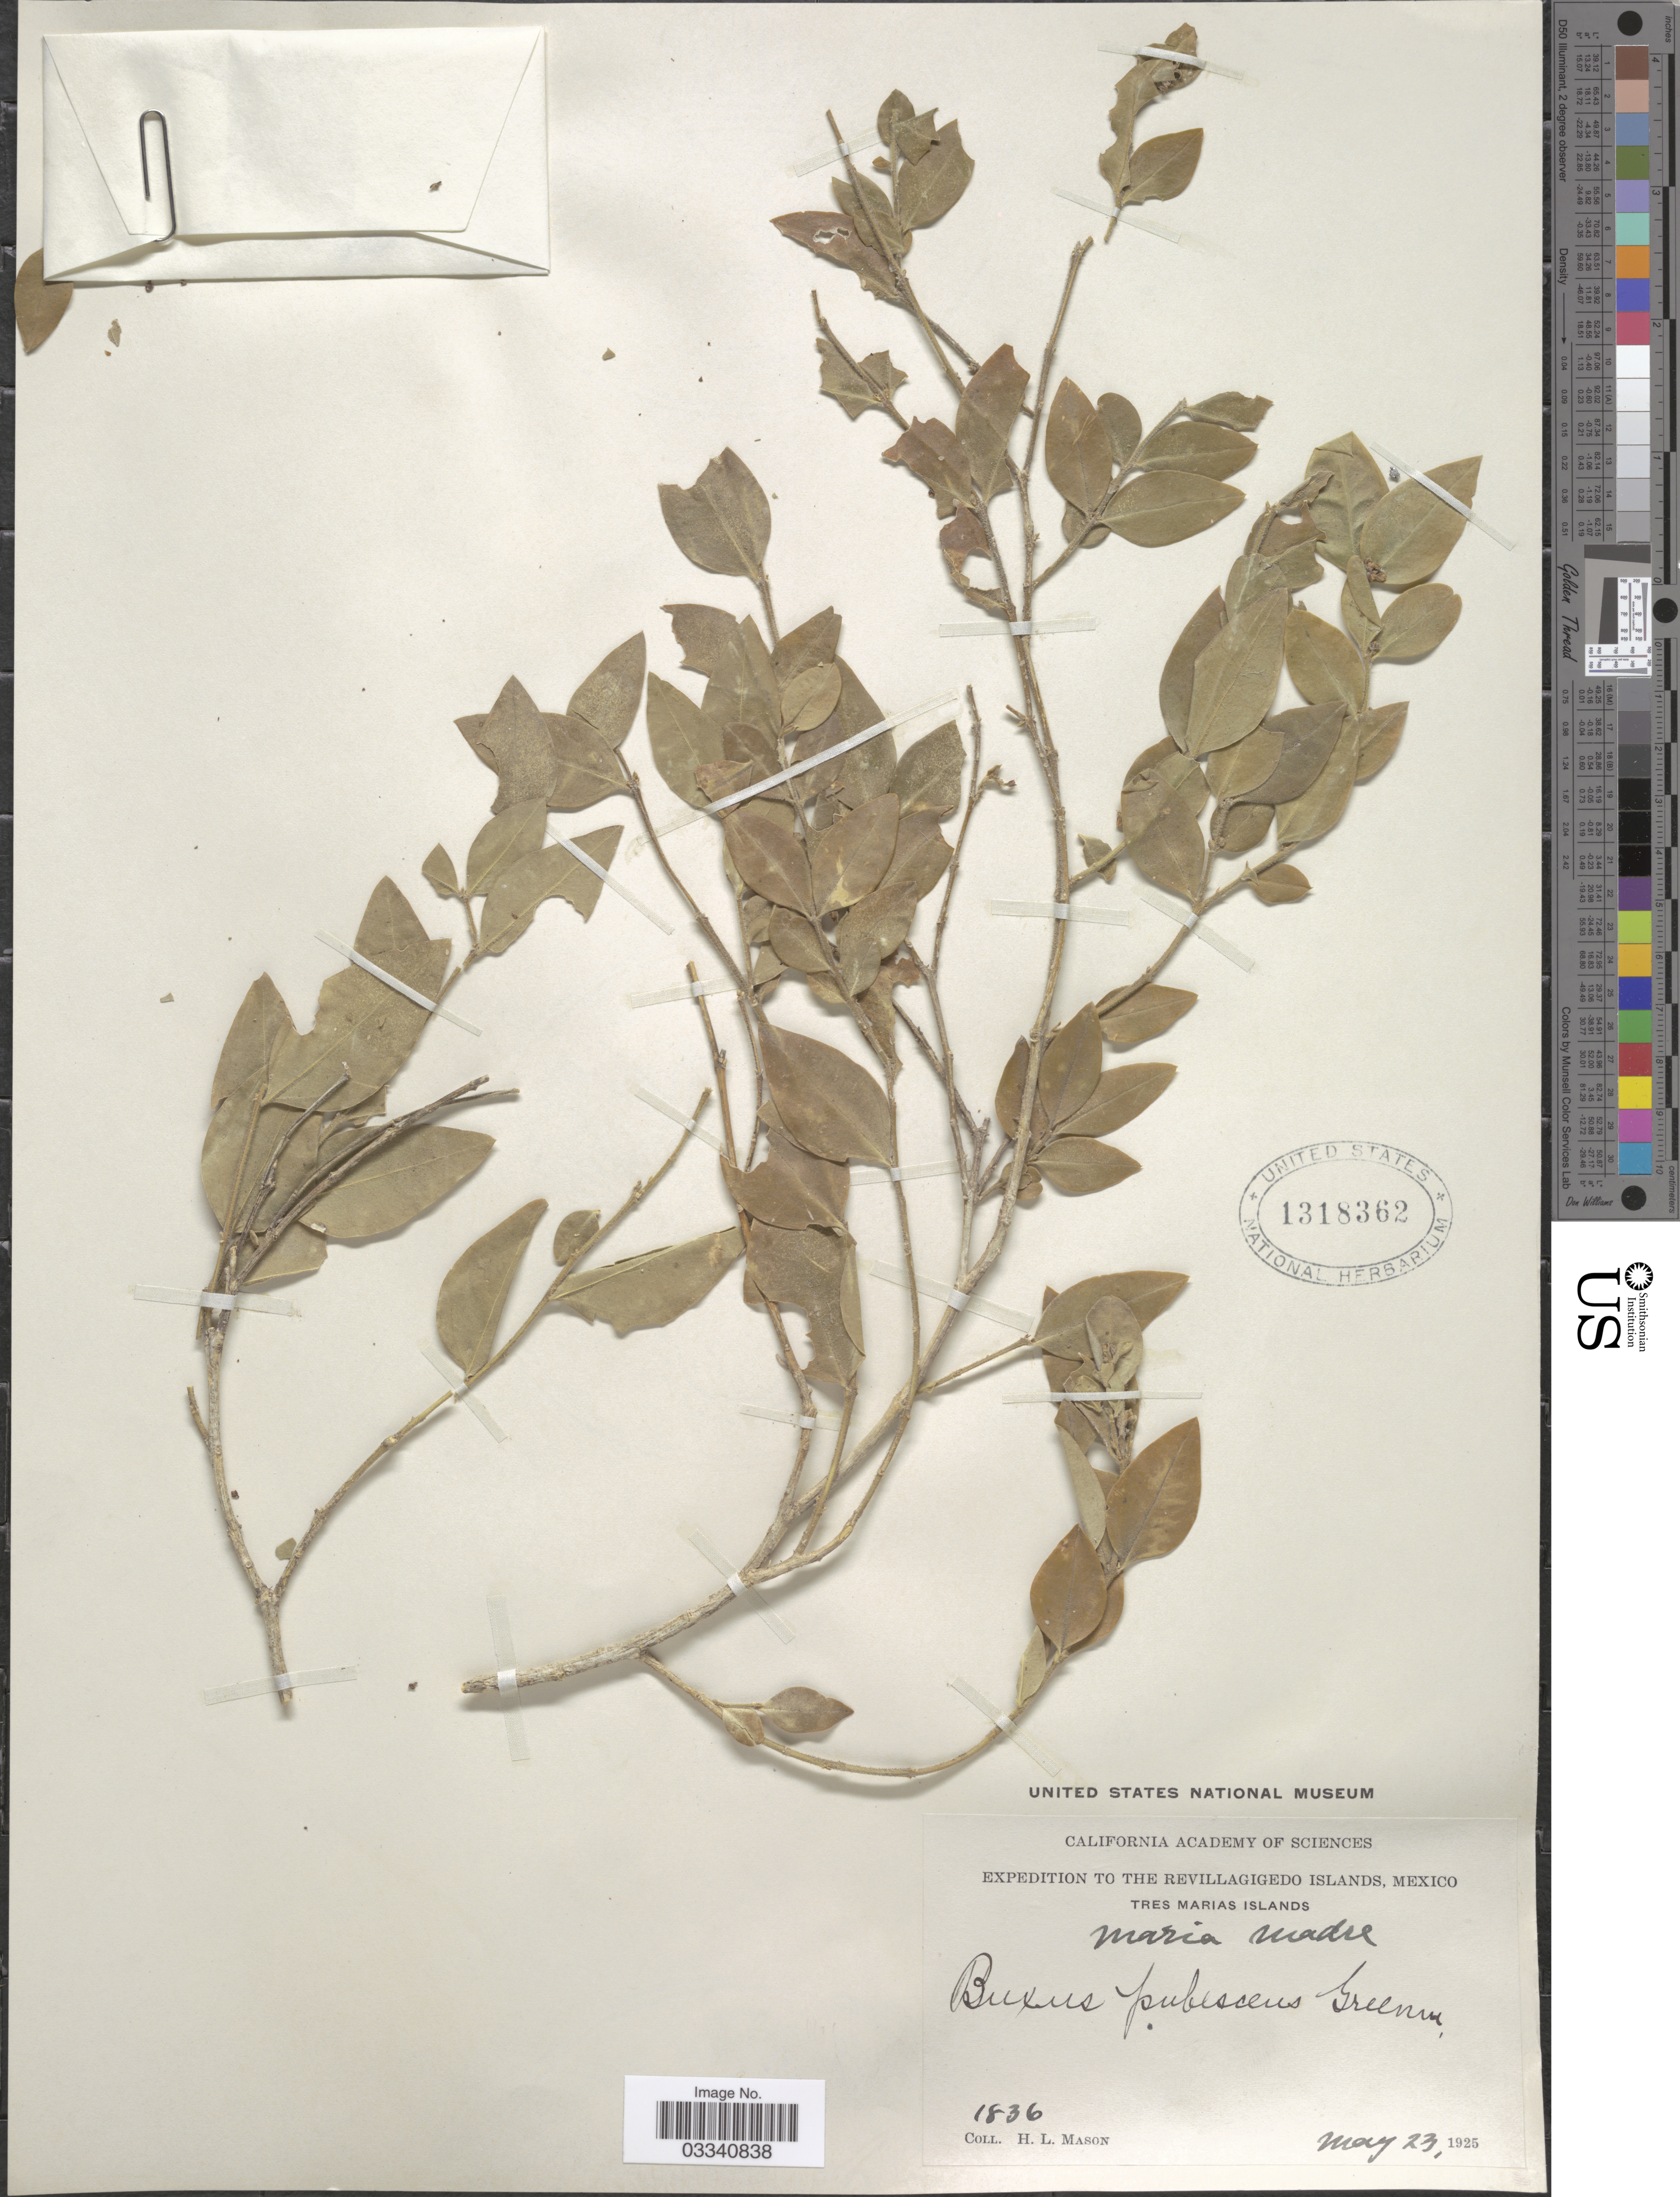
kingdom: Plantae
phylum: Tracheophyta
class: Magnoliopsida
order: Buxales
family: Buxaceae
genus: Buxus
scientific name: Buxus pubescens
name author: Greenm.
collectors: H. L. Mason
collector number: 1836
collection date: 1925-05-23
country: Mexico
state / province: Nayarit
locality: To the Revillagigedo Islands. Tres Marias Islands. Maria Madre.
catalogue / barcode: US 1318362